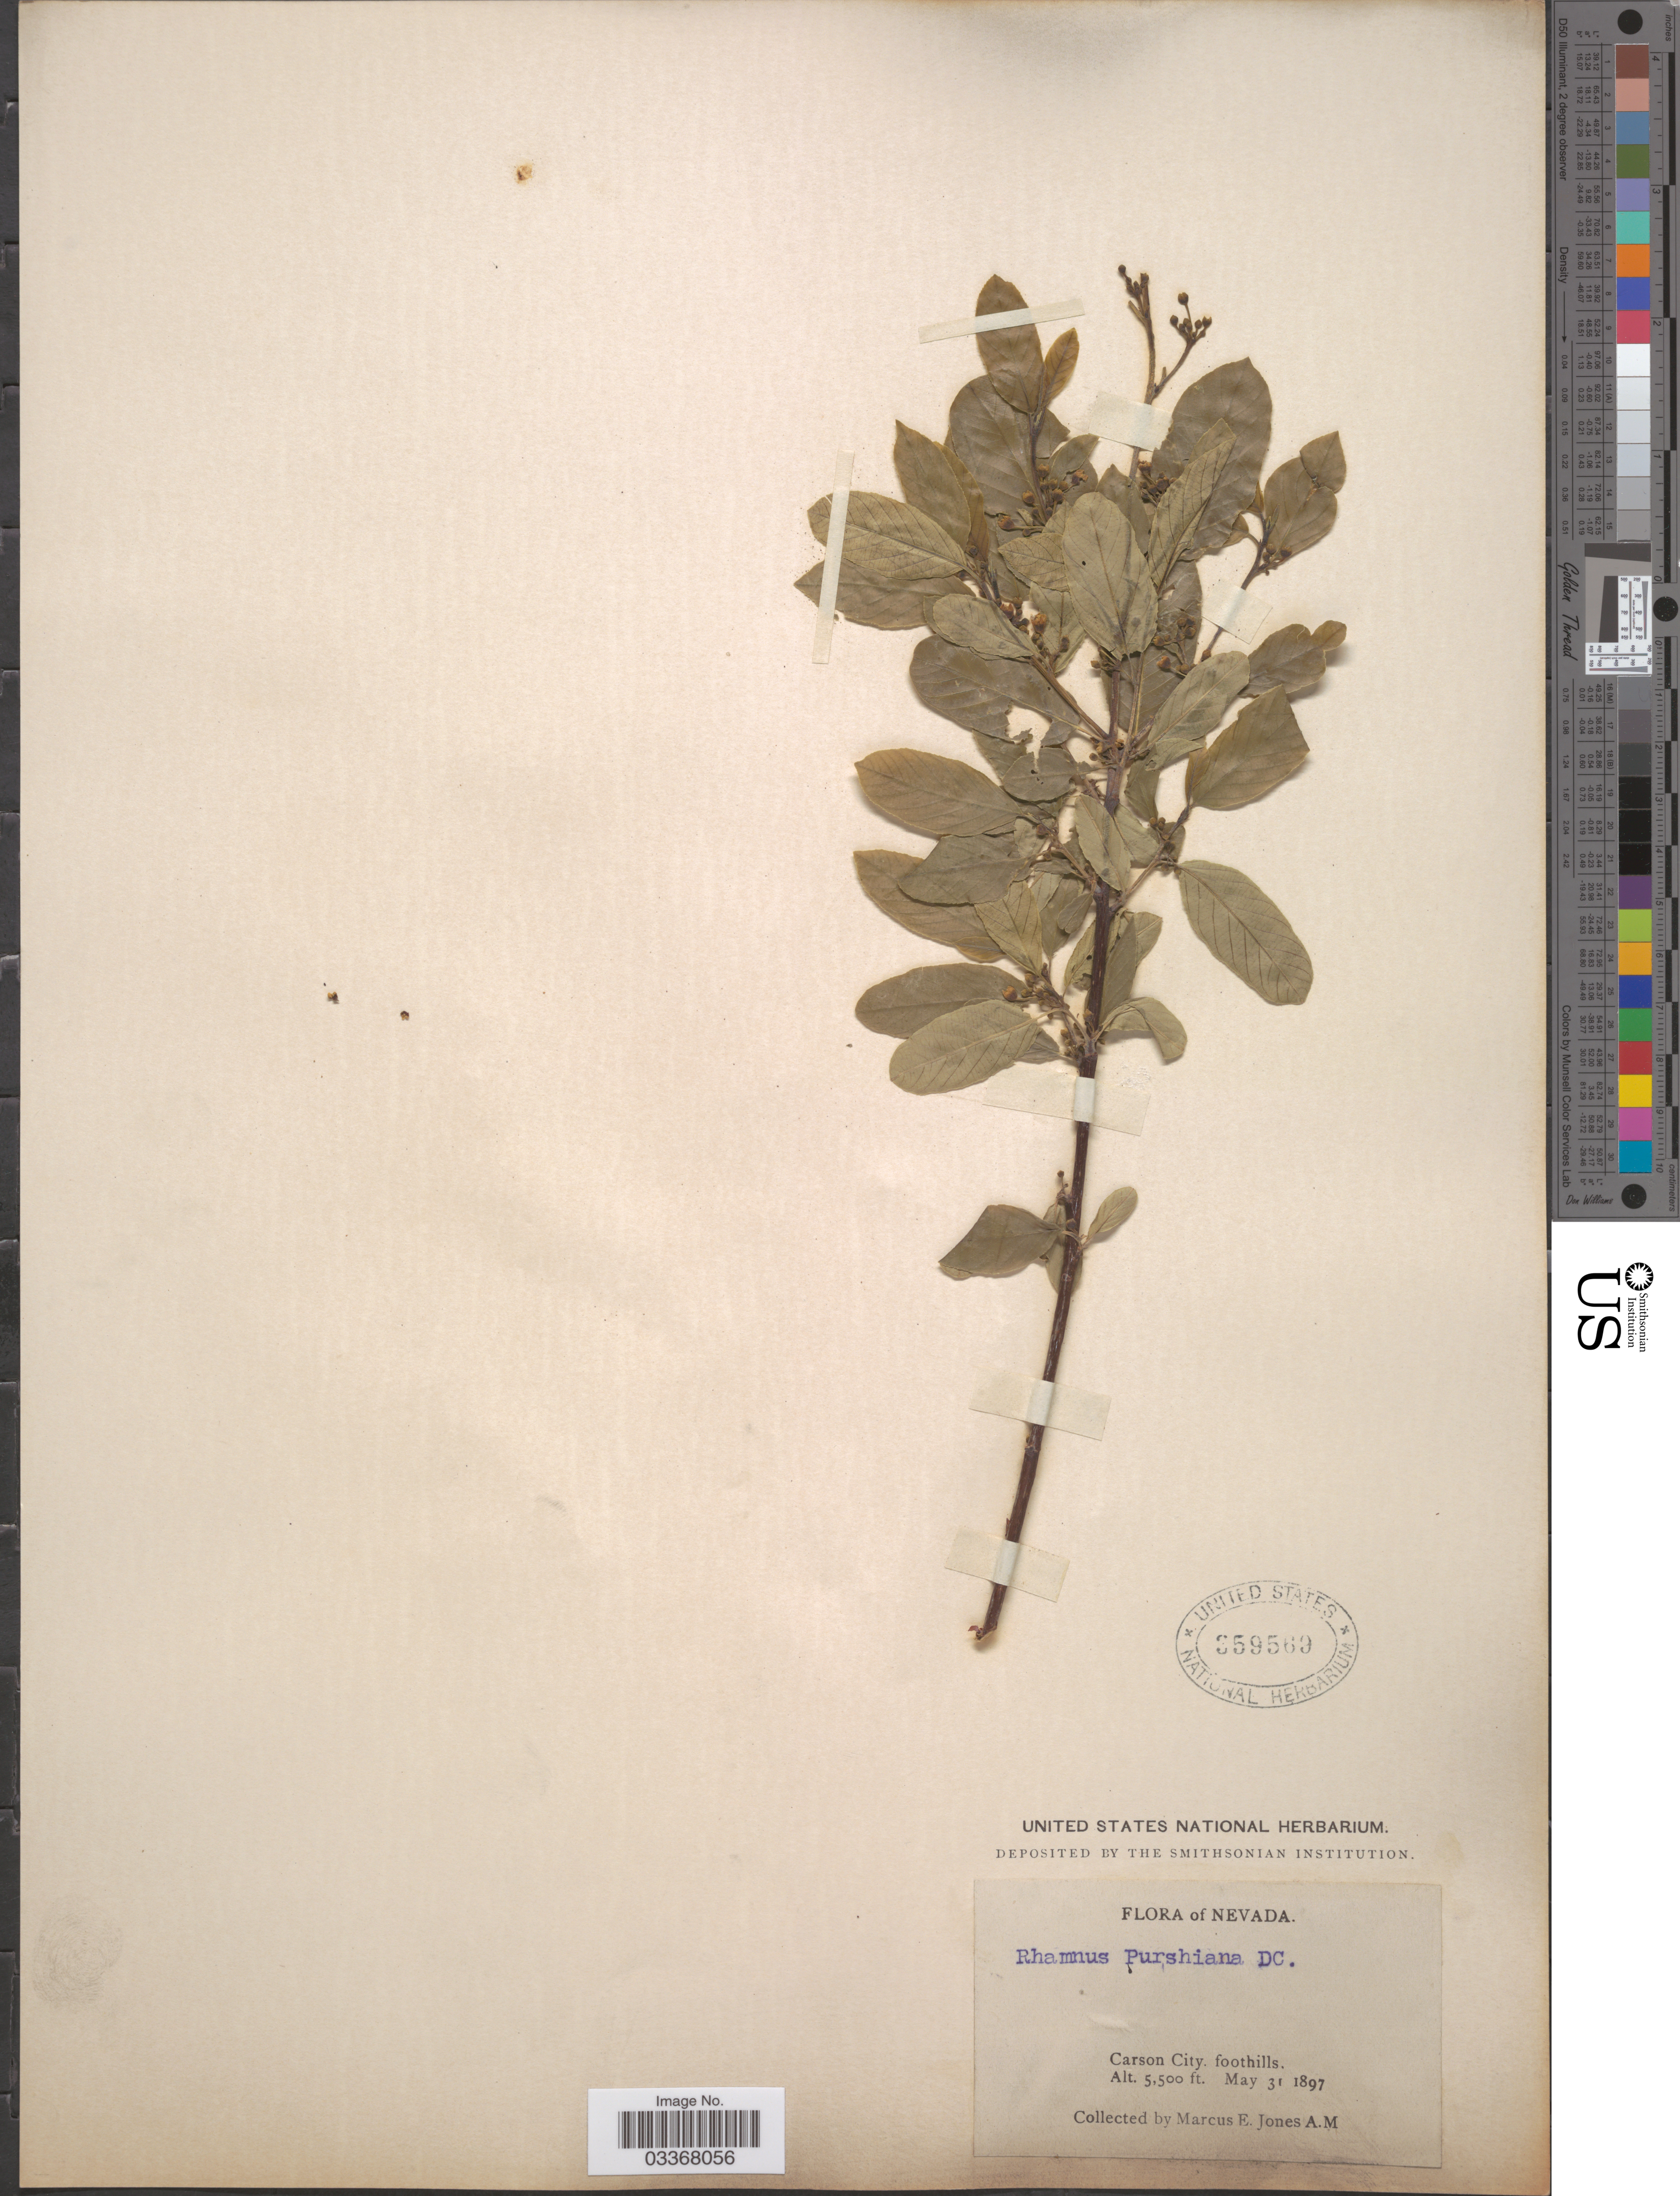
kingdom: Plantae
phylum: Tracheophyta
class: Magnoliopsida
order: Rosales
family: Rhamnaceae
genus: Frangula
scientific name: Frangula rubra subsp. nevadensis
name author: (A. Nelson) Kartesz & Gandhi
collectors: M. E. Jones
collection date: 1897-05-31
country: United States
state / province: Nevada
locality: Carson City.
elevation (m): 1676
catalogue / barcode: US 359569